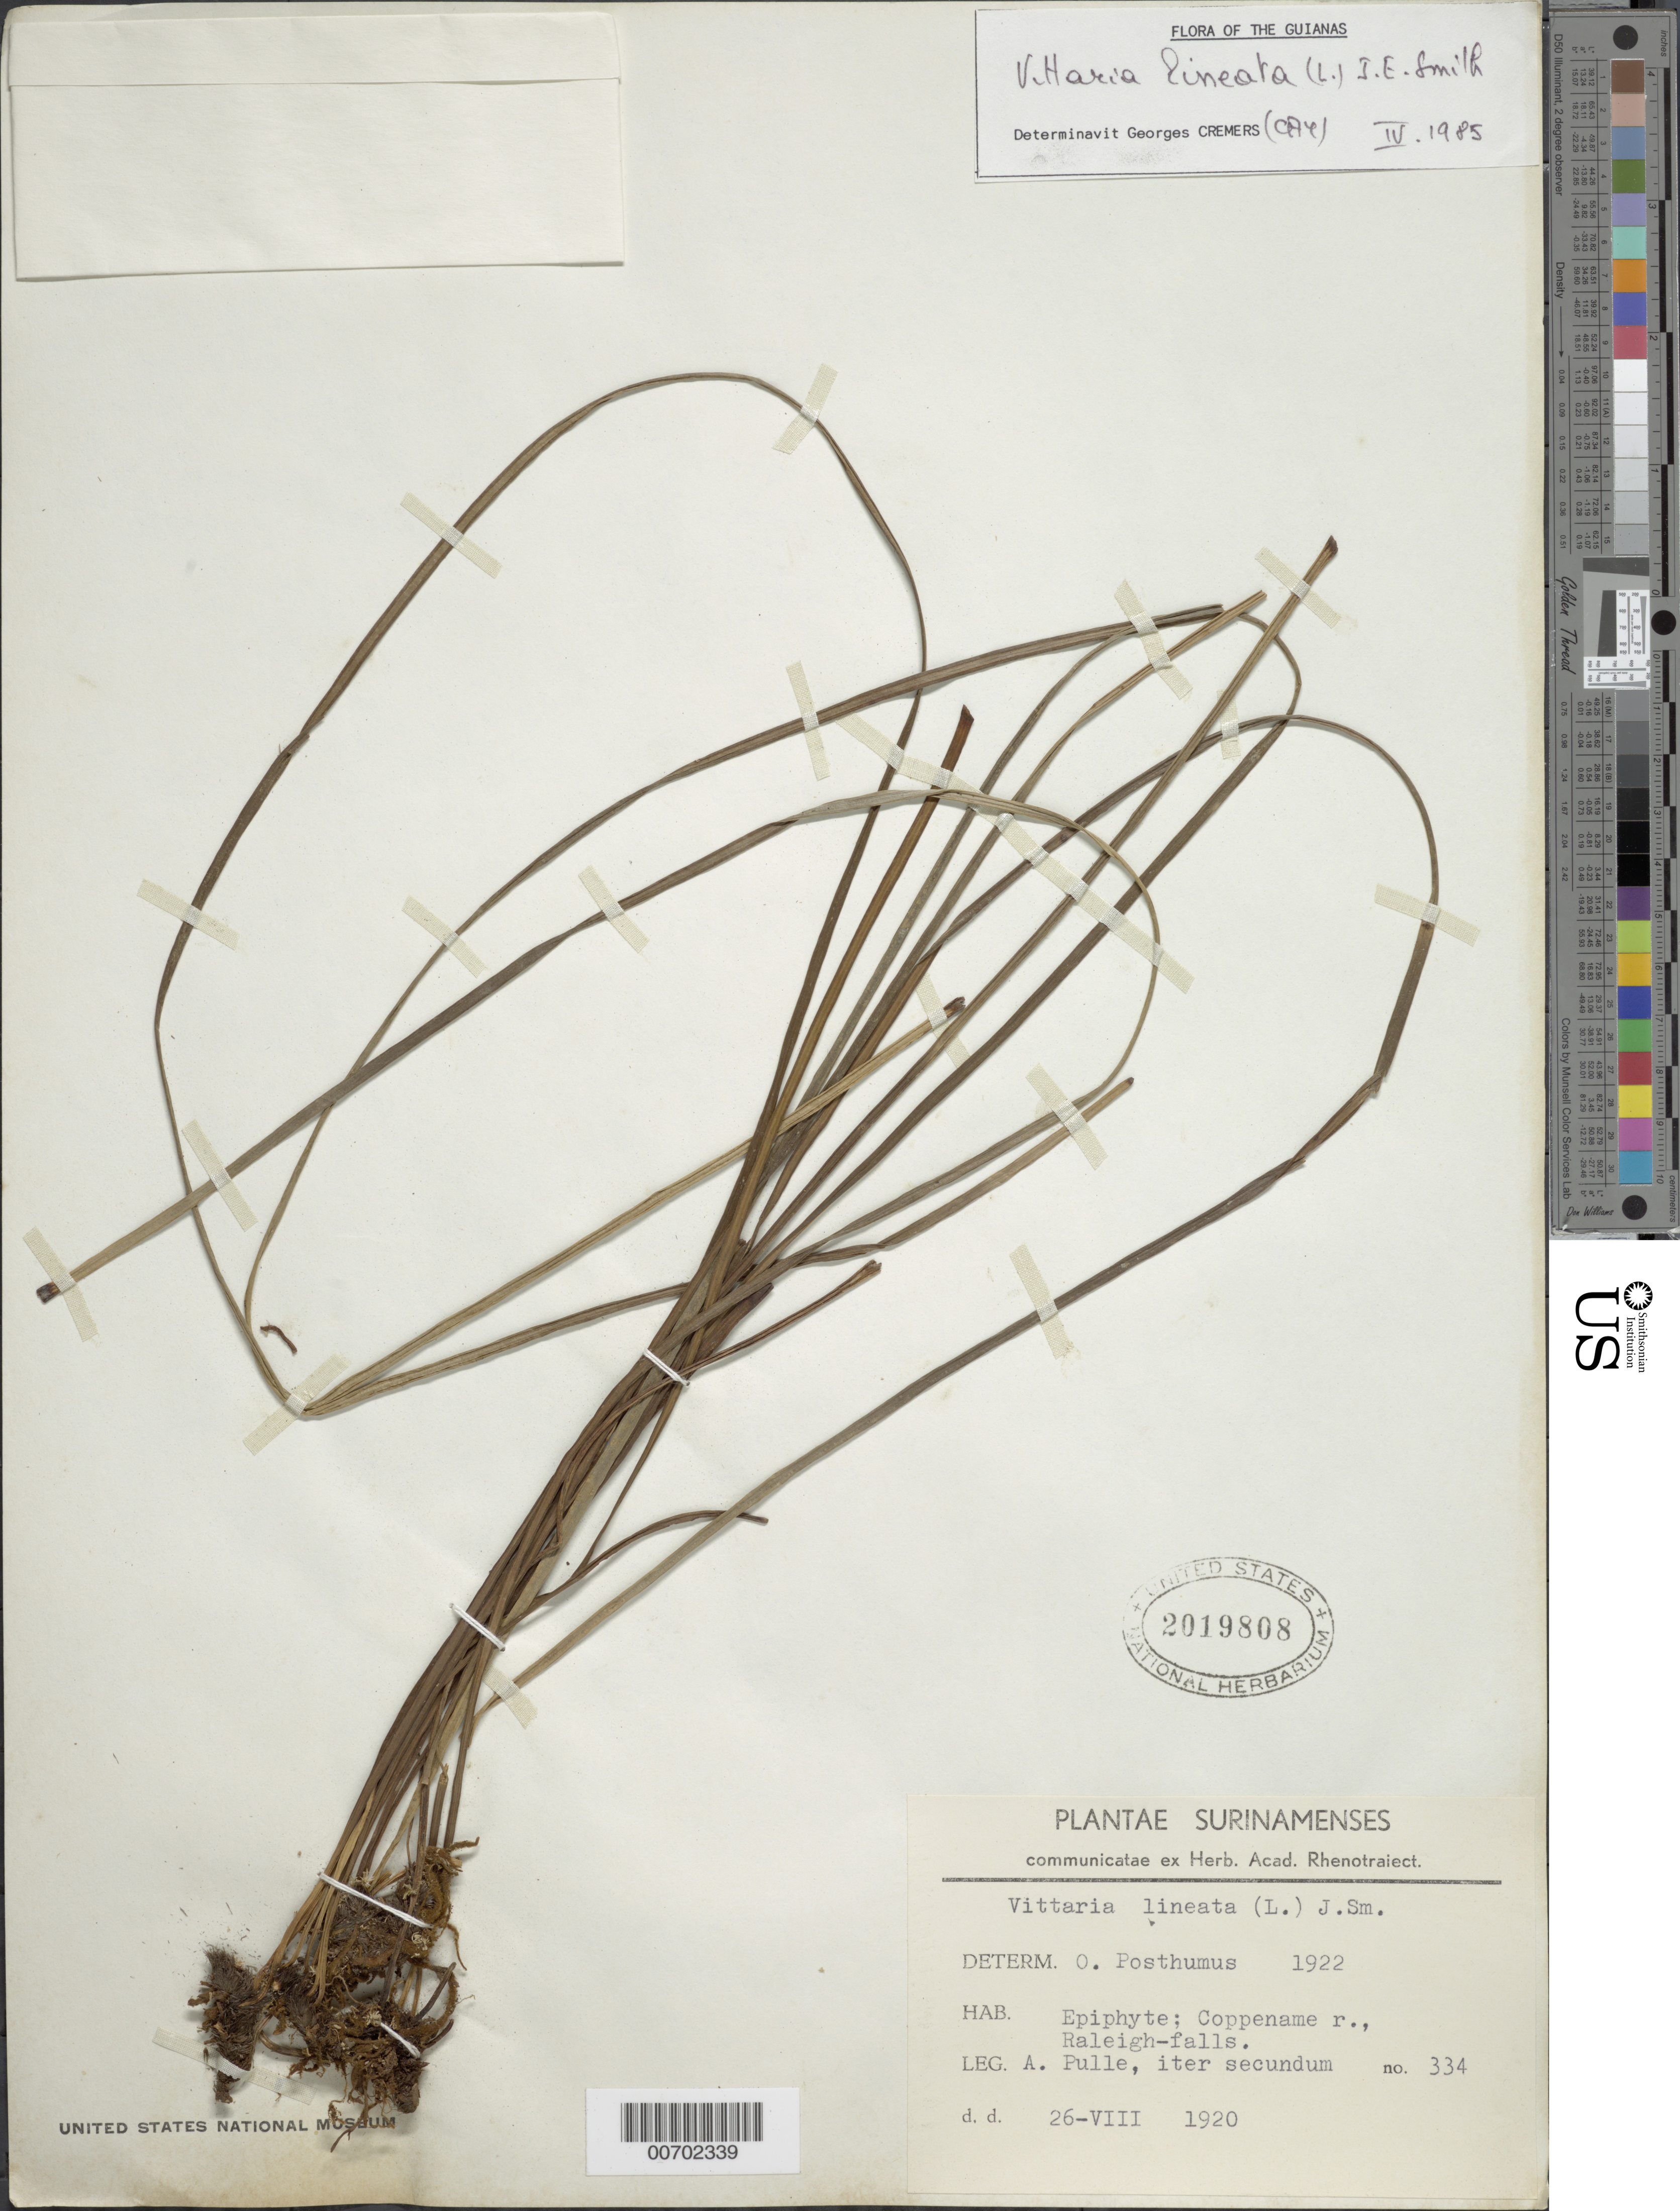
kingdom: Plantae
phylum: Tracheophyta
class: Polypodiopsida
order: Polypodiales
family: Pteridaceae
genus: Vittaria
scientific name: Vittaria lineata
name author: (L.) Sm.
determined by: Cremers, Georges A.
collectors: A. A. Pulle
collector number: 334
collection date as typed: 26-Aug-20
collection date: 1920-08-26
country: Suriname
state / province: Saramacca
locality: Coppename R., near Raleigh Falls, Voltzberg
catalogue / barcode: US 2019808